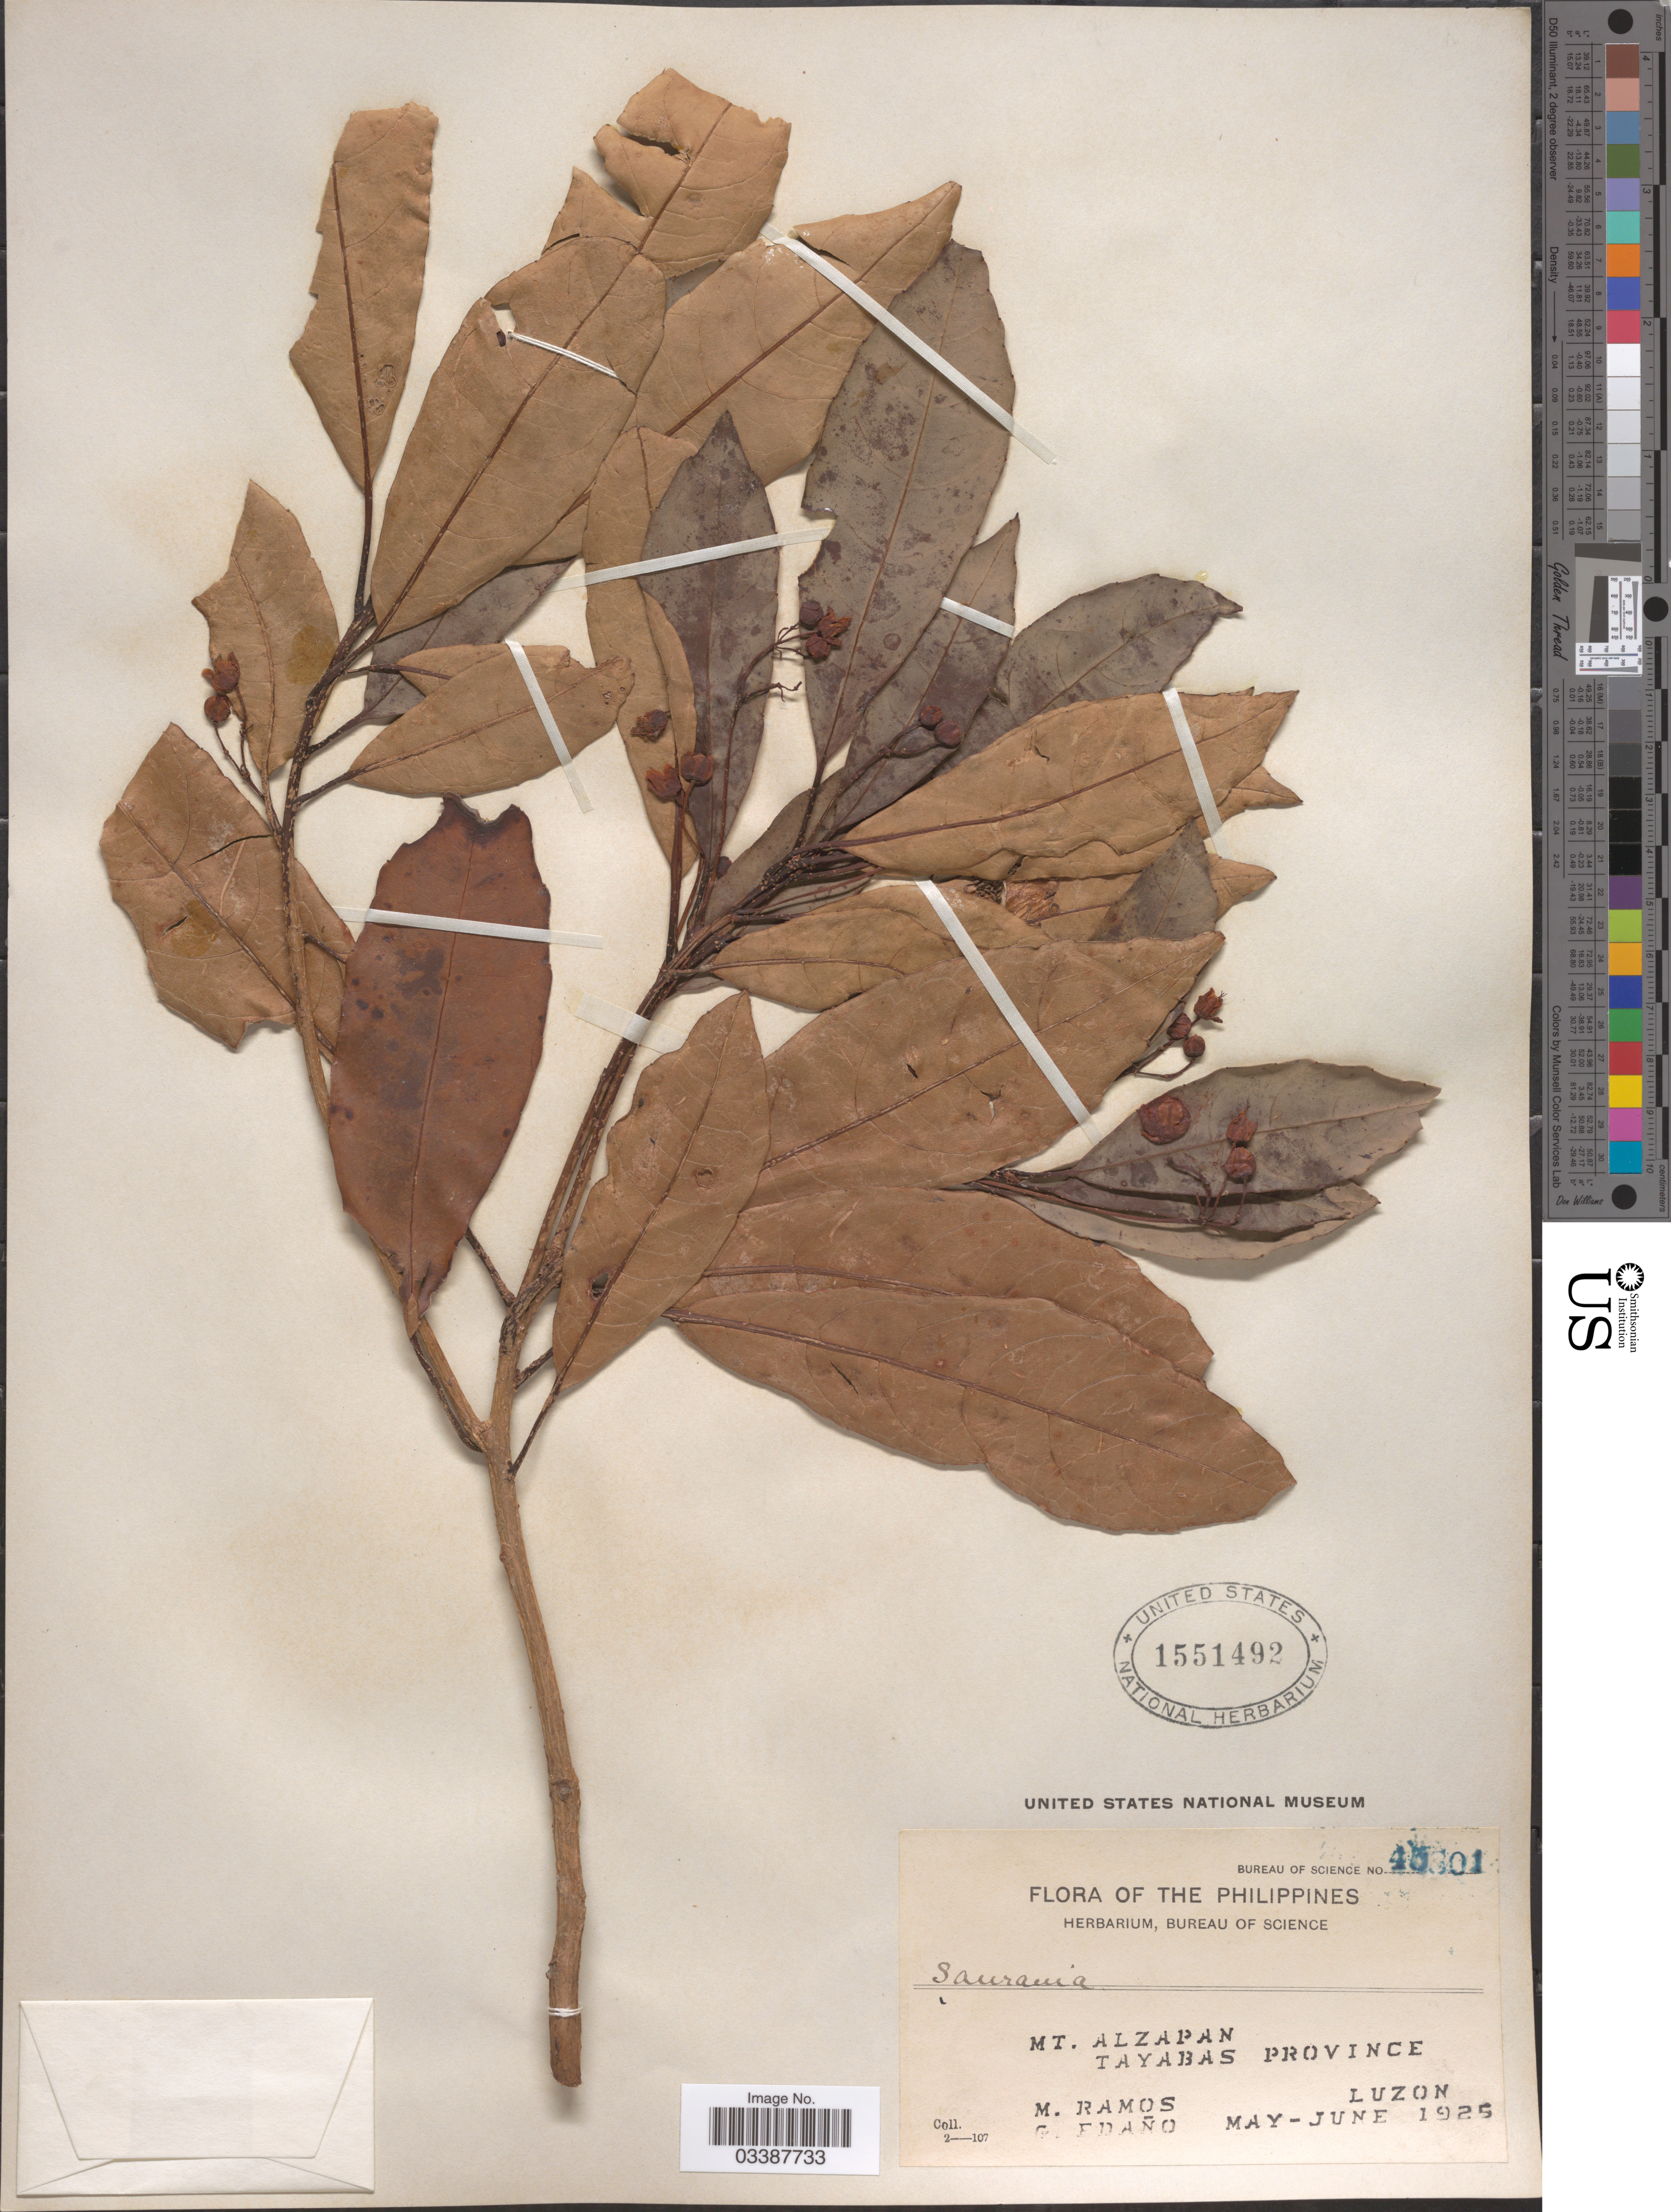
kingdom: Plantae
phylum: Tracheophyta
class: Magnoliopsida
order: Ericales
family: Actinidiaceae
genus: Saurauia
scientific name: Saurauia sp.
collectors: M. Ramos & G. Edaño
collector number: Bureau of Science 45301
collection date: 1925-05/1925-06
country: Philippines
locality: Mt. Alzapan. Tayabas Province. Luzon.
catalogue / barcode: US 1551492